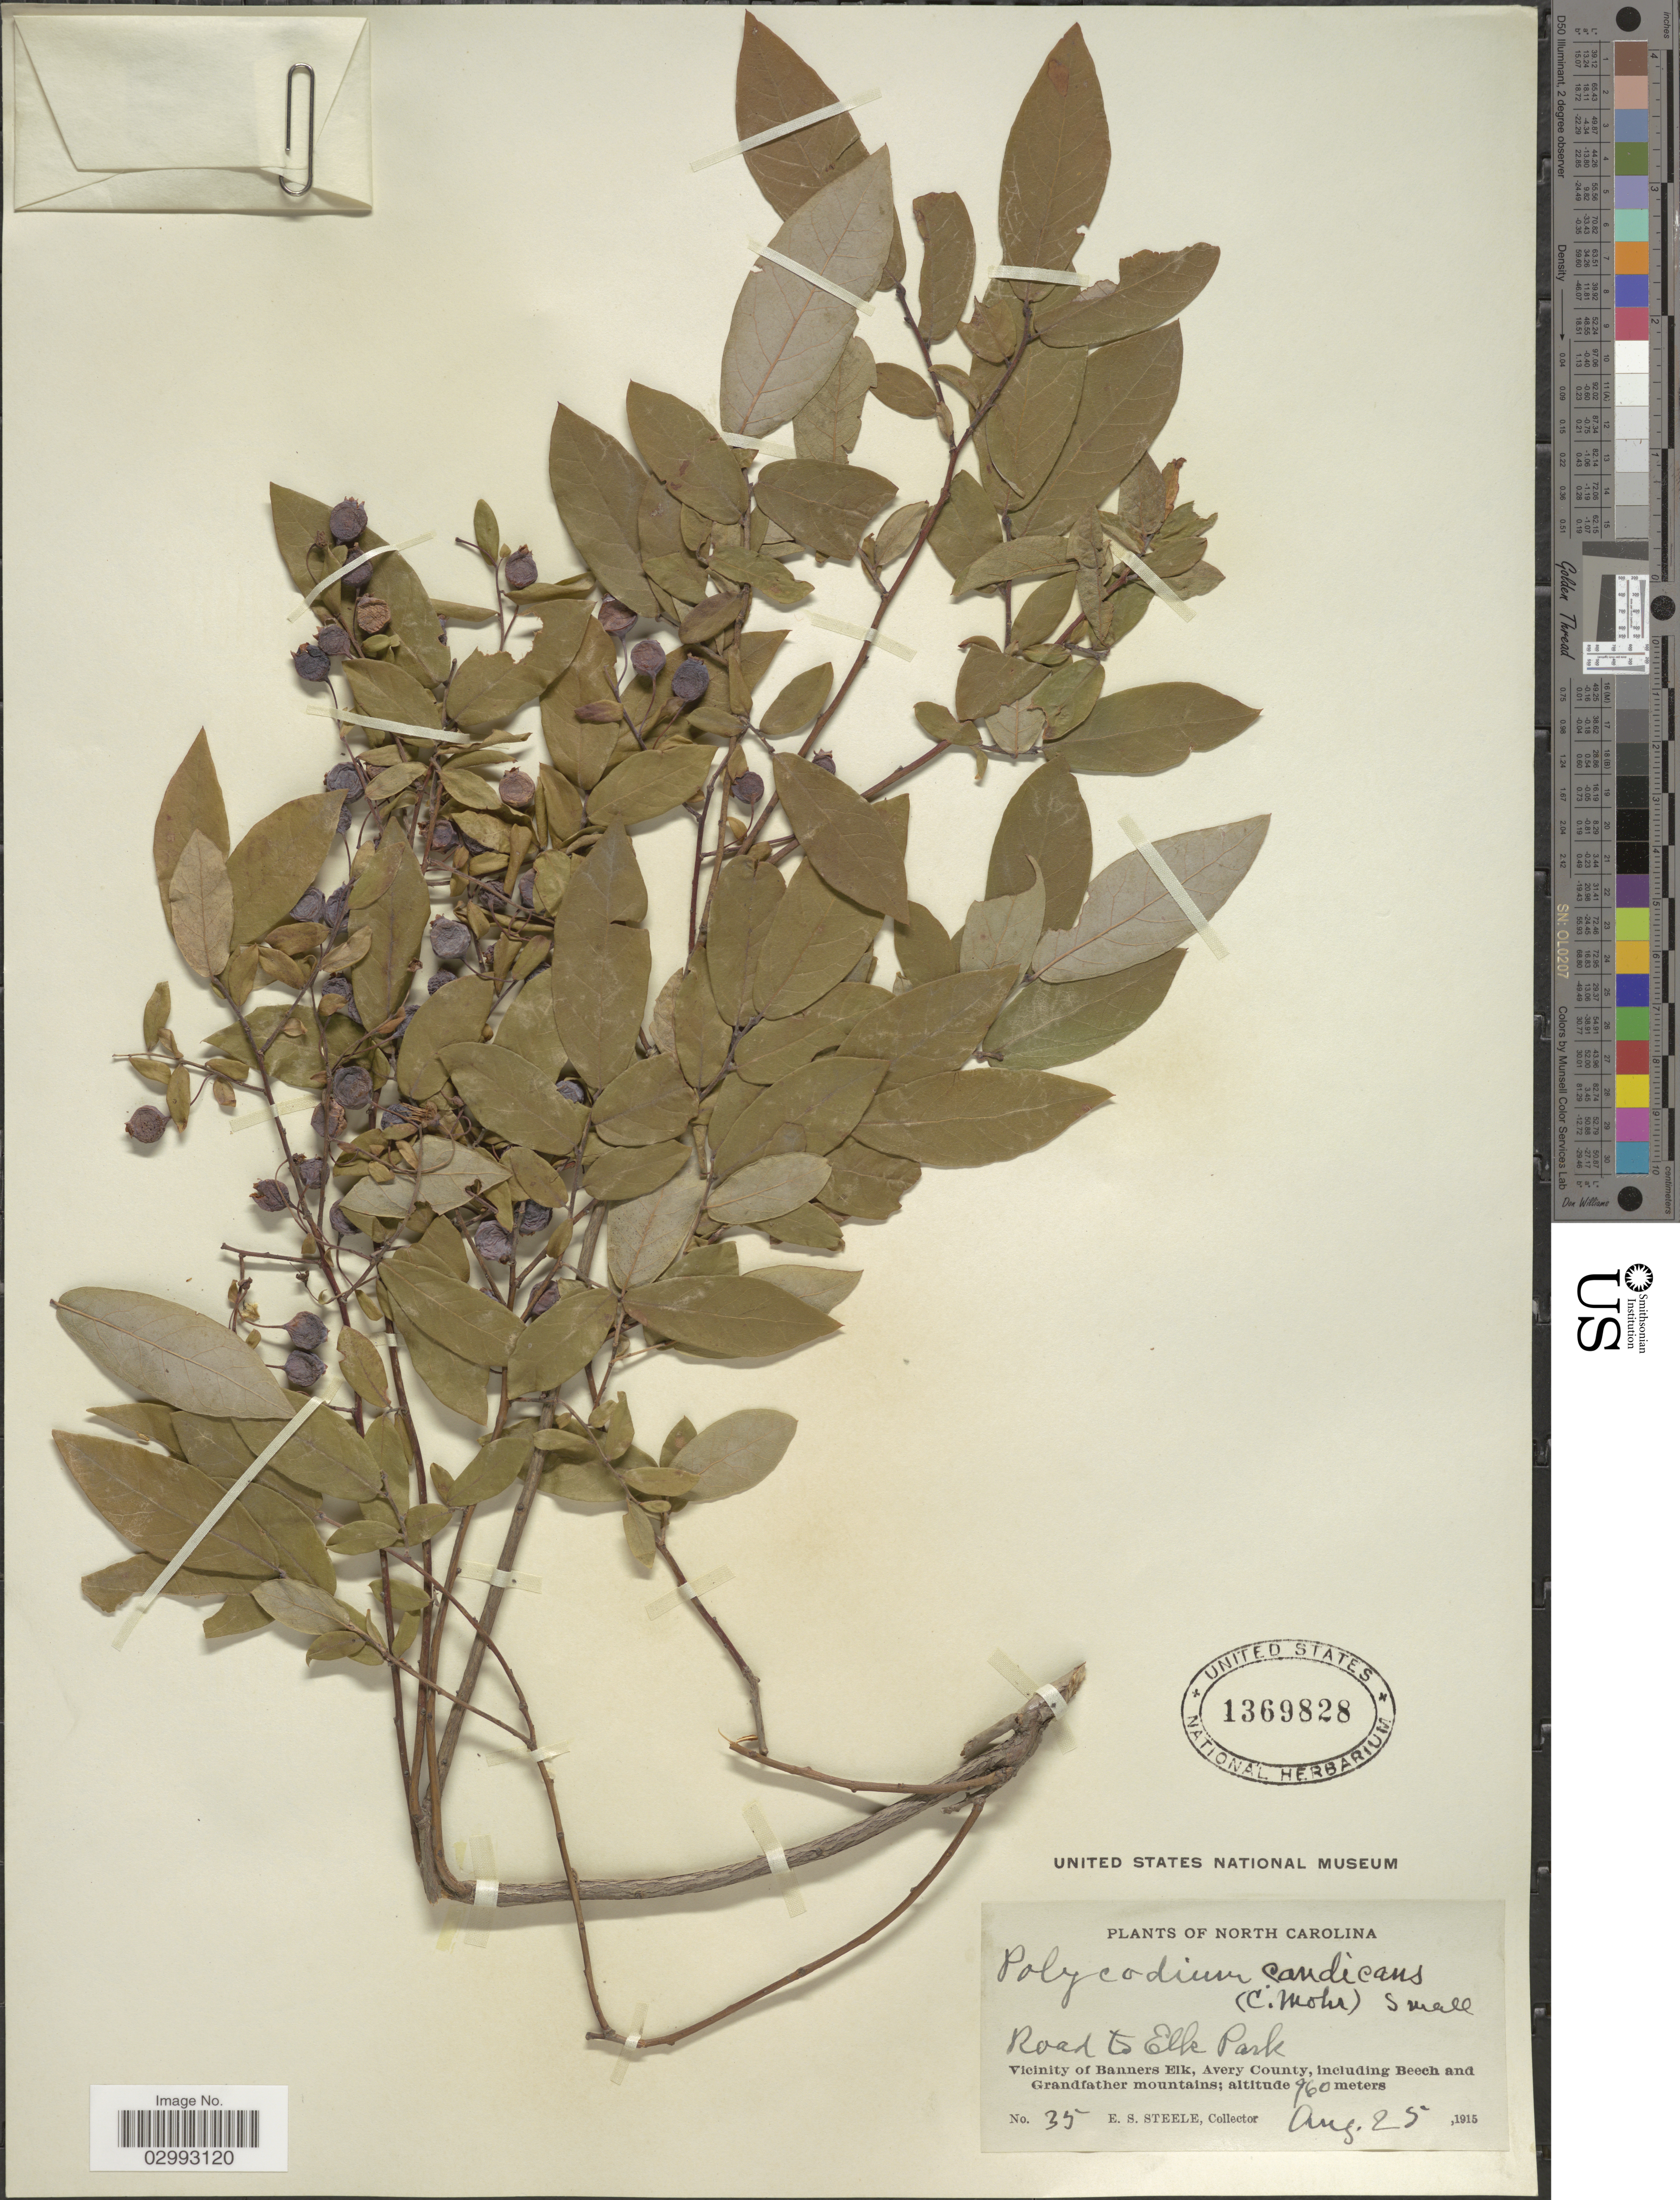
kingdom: Plantae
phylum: Tracheophyta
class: Magnoliopsida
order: Ericales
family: Ericaceae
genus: Polycodium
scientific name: Polycodium candicans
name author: (C. Mohr) Small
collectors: E. Steele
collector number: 35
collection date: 1915-08-25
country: United States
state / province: North Carolina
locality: Road to Elk Park. Vicinity of Banners Elk, Avery County, including Beech and Grandfather mountains.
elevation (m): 960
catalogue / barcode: US 1369828